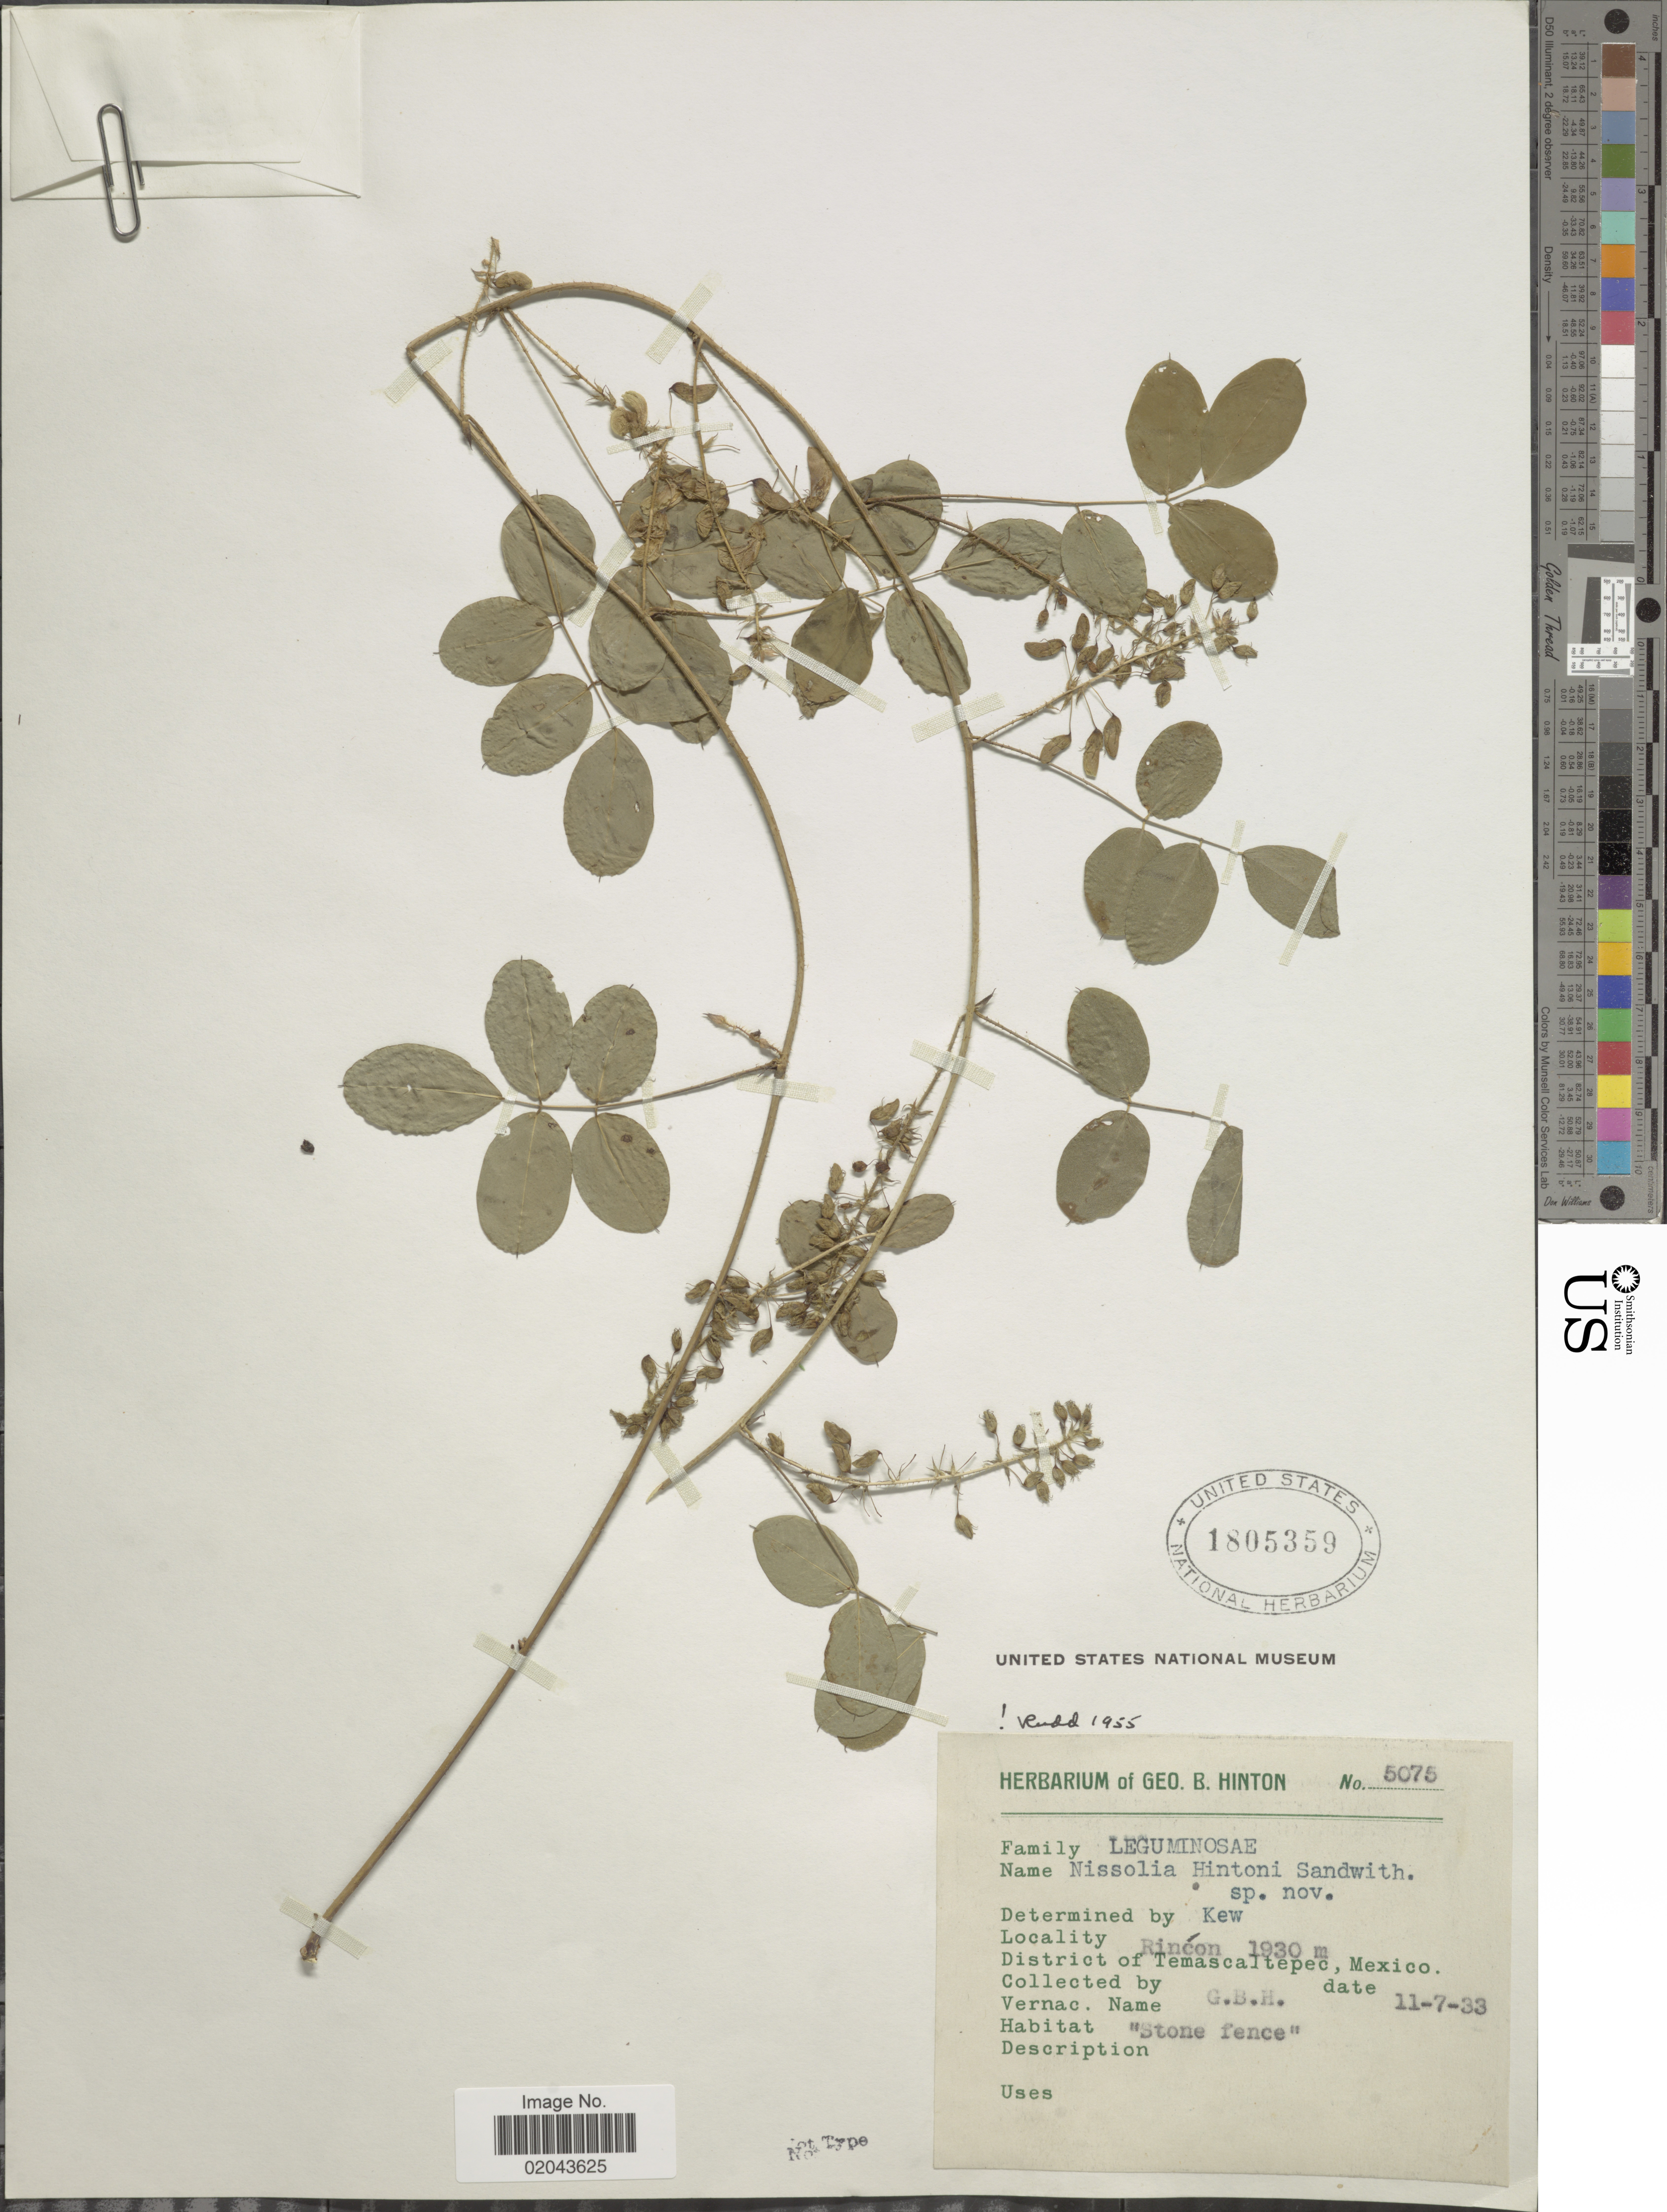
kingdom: Plantae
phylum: Tracheophyta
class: Magnoliopsida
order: Fabales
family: Fabaceae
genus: Nissolia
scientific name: Nissolia gentryi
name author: Rudd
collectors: G. B. Hinton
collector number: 5075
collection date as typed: Transcribed d/m/y: 7/11/33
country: Mexico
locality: Rincon, District of Temascaltepec.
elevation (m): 1930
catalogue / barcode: US 1805359